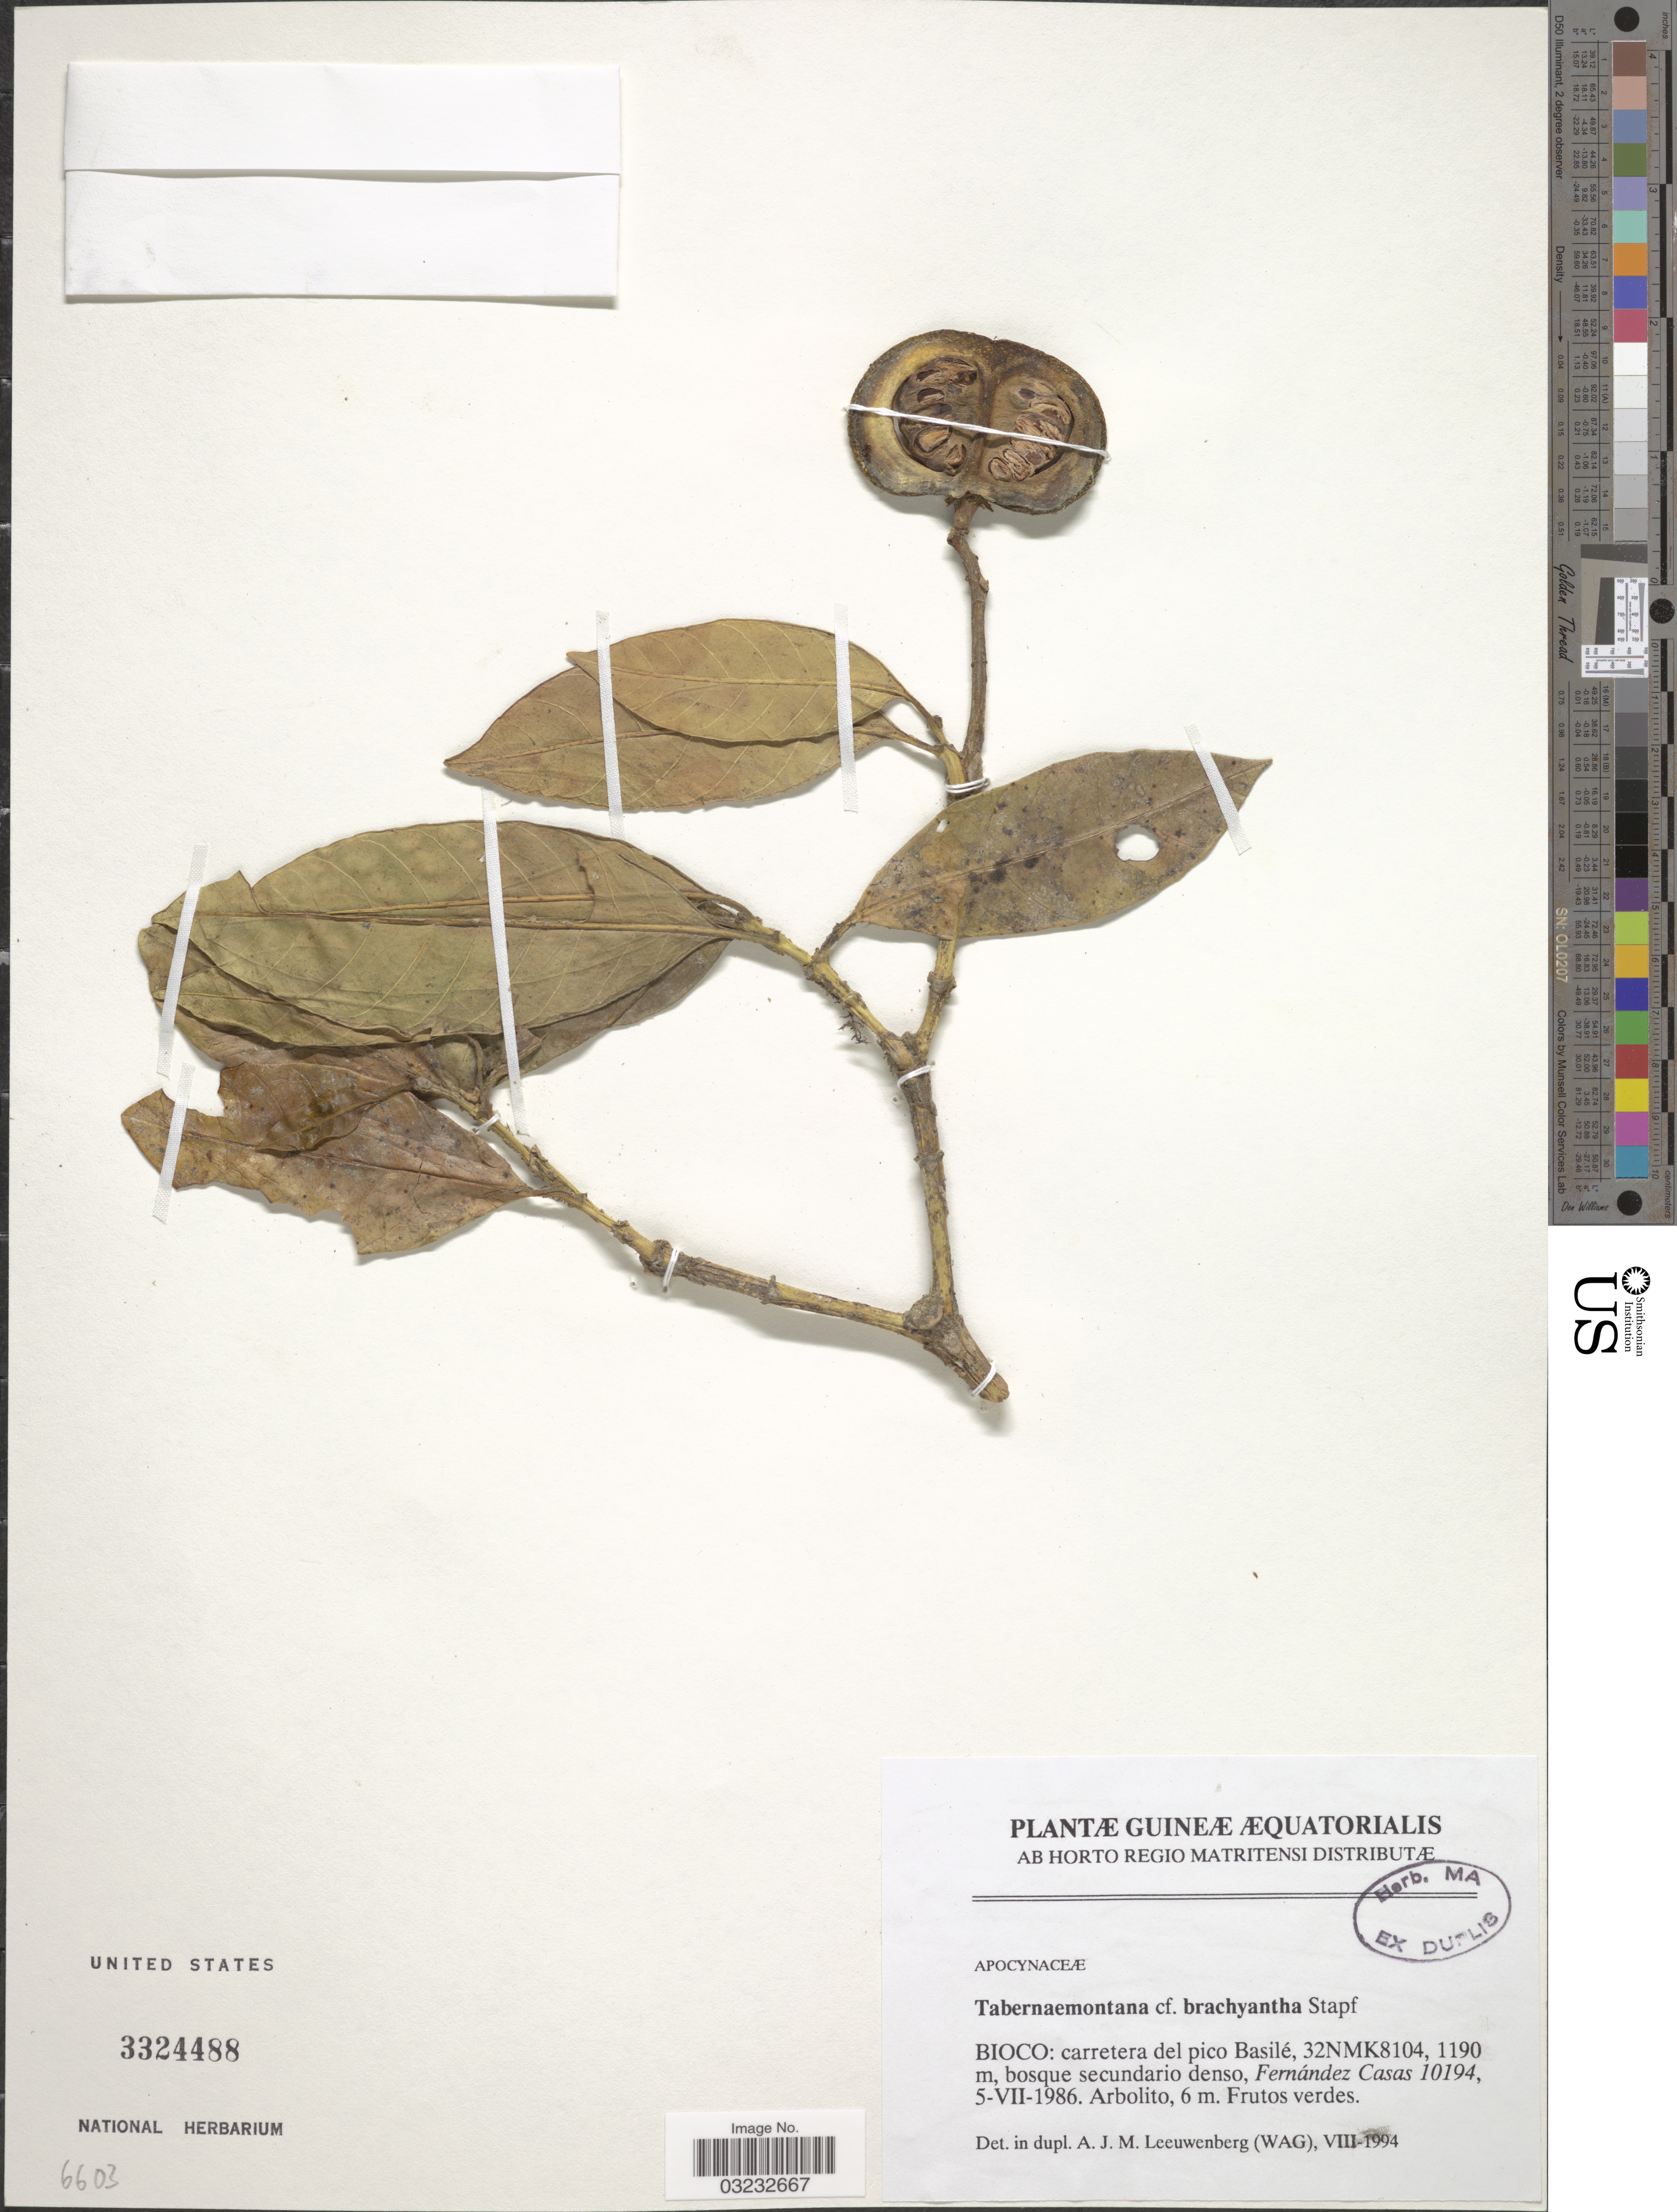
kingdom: Plantae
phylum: Tracheophyta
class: Magnoliopsida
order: Gentianales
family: Apocynaceae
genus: Tabernaemontana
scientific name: Tabernaemontana brachyantha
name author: Stapf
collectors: F. Casas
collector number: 10194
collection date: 1986-07-05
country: Equatorial Guinea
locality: Bioco: carretera del pico Basilé, 32NMK8104.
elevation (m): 1190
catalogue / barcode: US 3324488